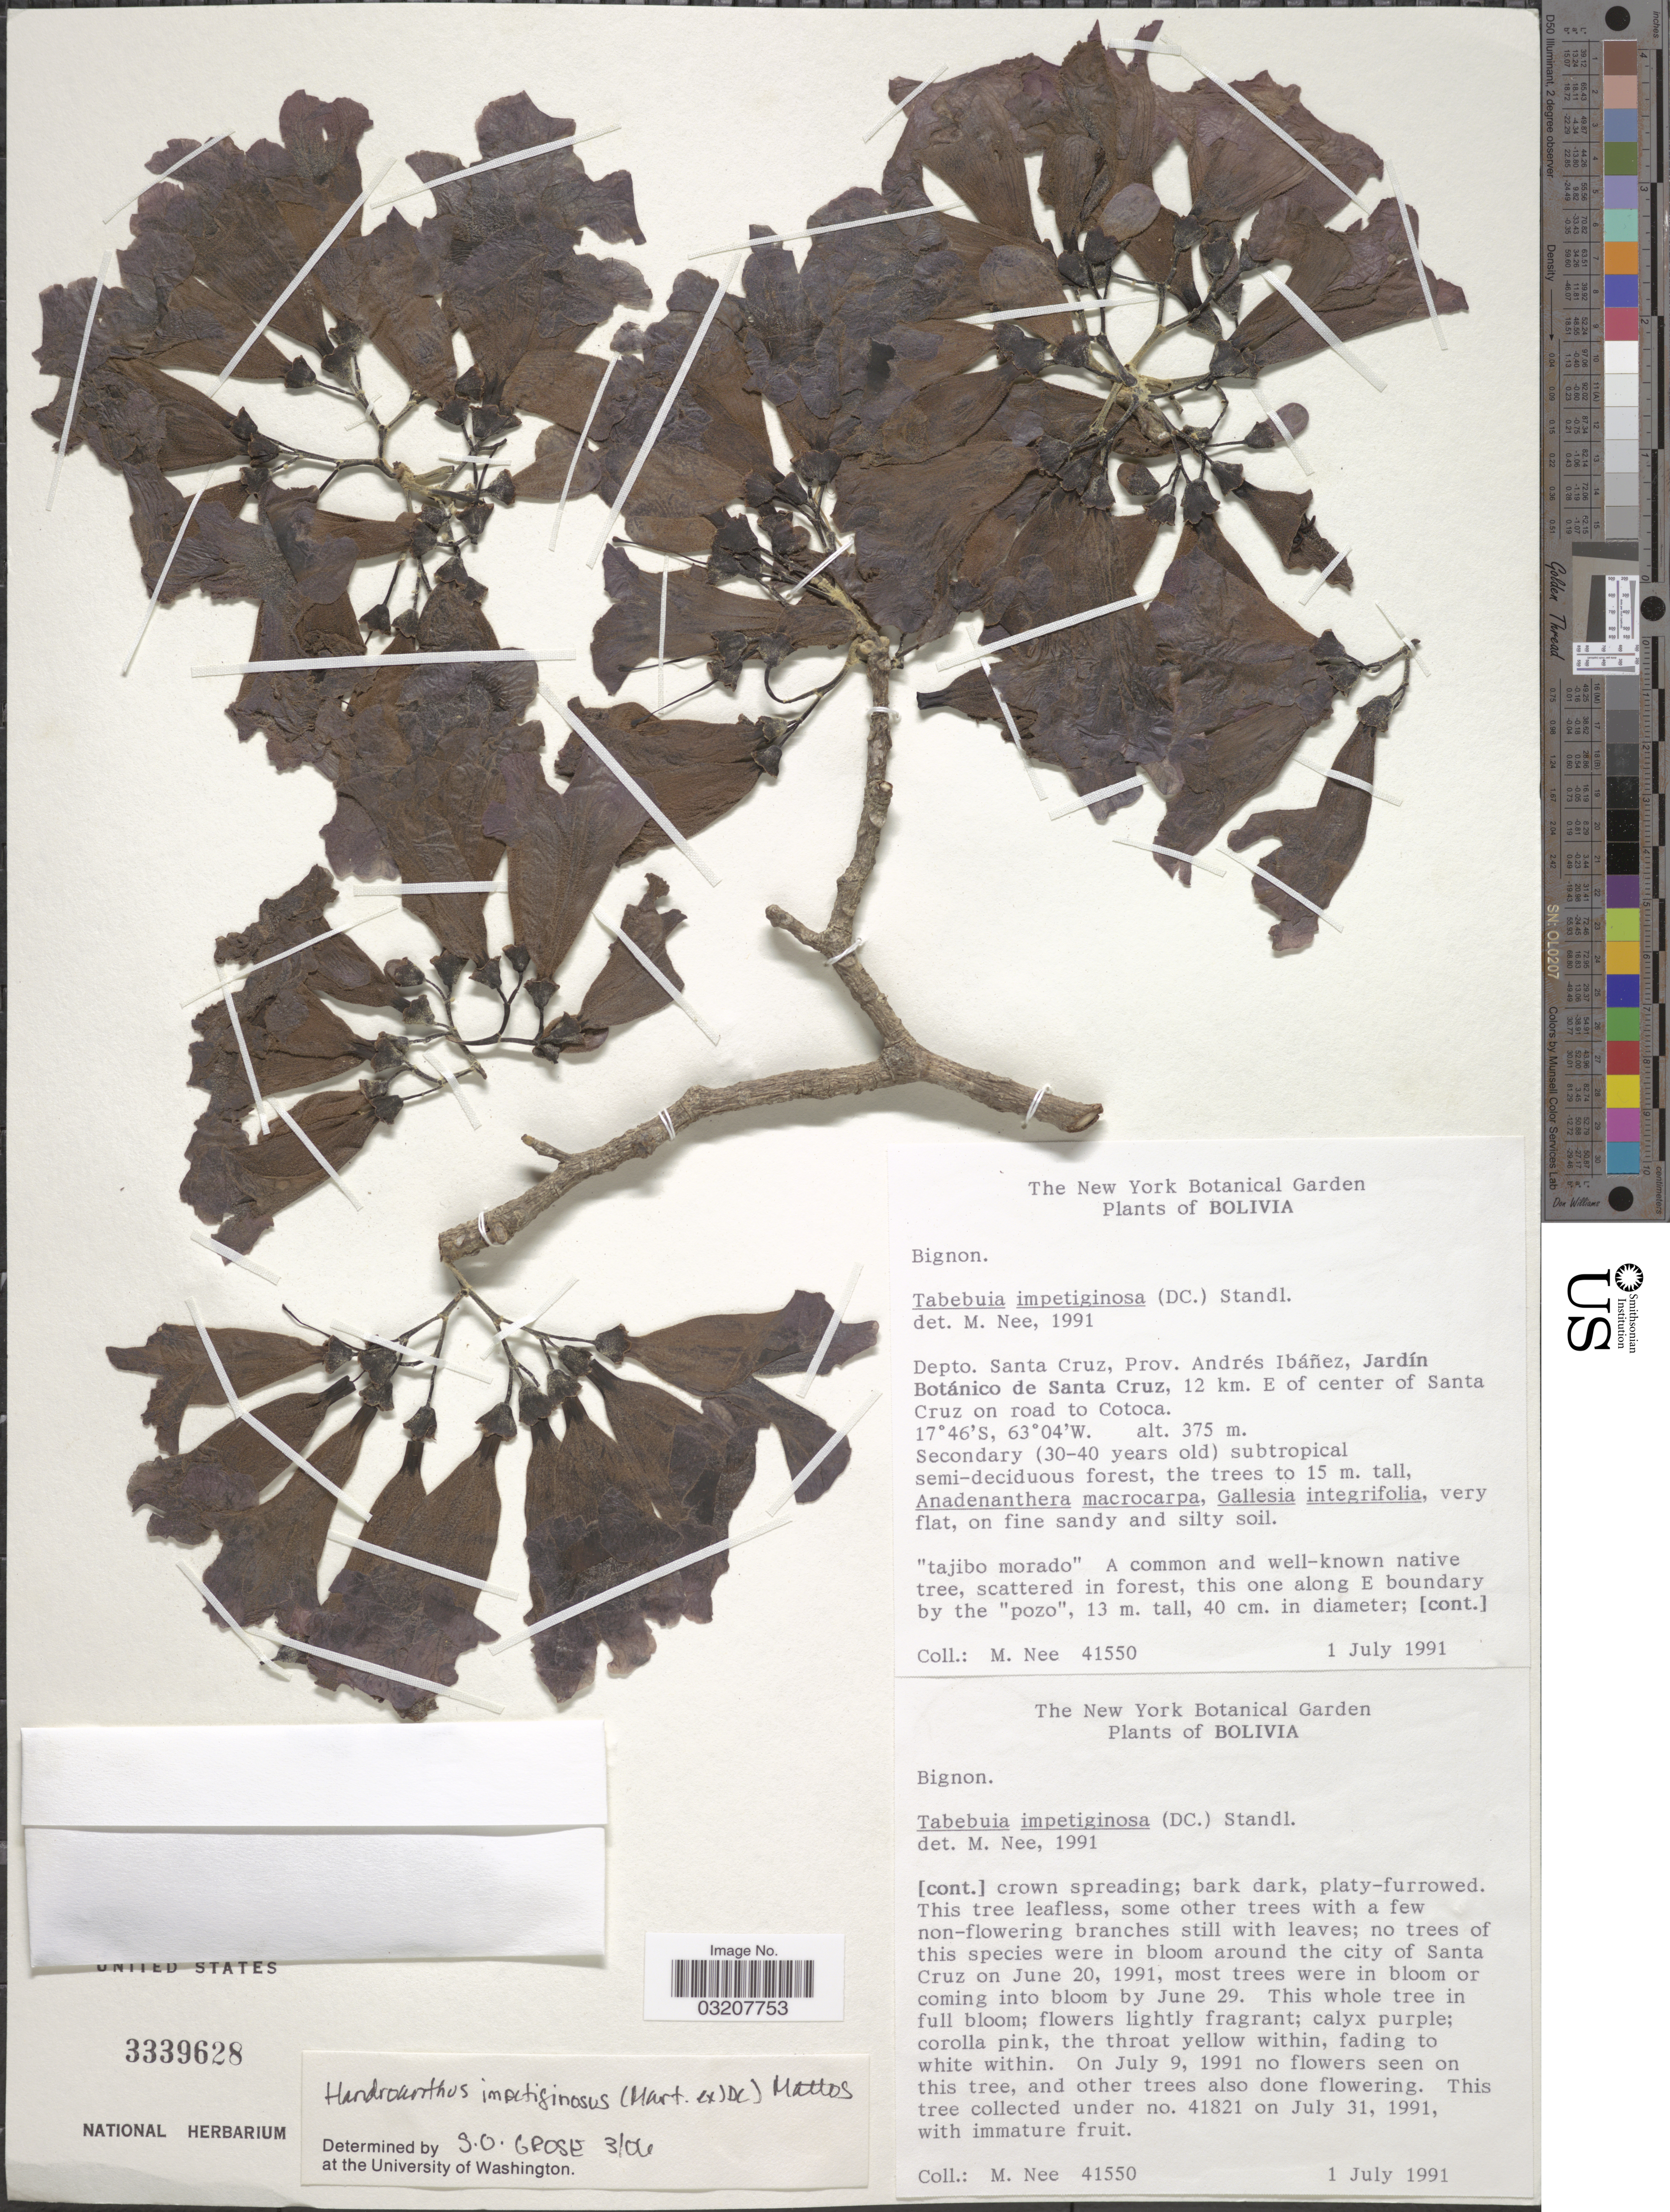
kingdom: Plantae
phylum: Tracheophyta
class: Magnoliopsida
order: Lamiales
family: Bignoniaceae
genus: Handroanthus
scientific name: Handroanthus impetiginosus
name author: (Mart. ex DC.) Mattos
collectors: M. Nee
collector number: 41550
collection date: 1991-07-01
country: Bolivia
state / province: Santa Cruz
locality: Depto. Santa Cruz, Prov. Andrés Ibáñez, Jardín Botánico de Santa Cruz, 12 km. E of center of Santa Cruz on road to Cotoca.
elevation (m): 375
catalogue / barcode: US 3339628